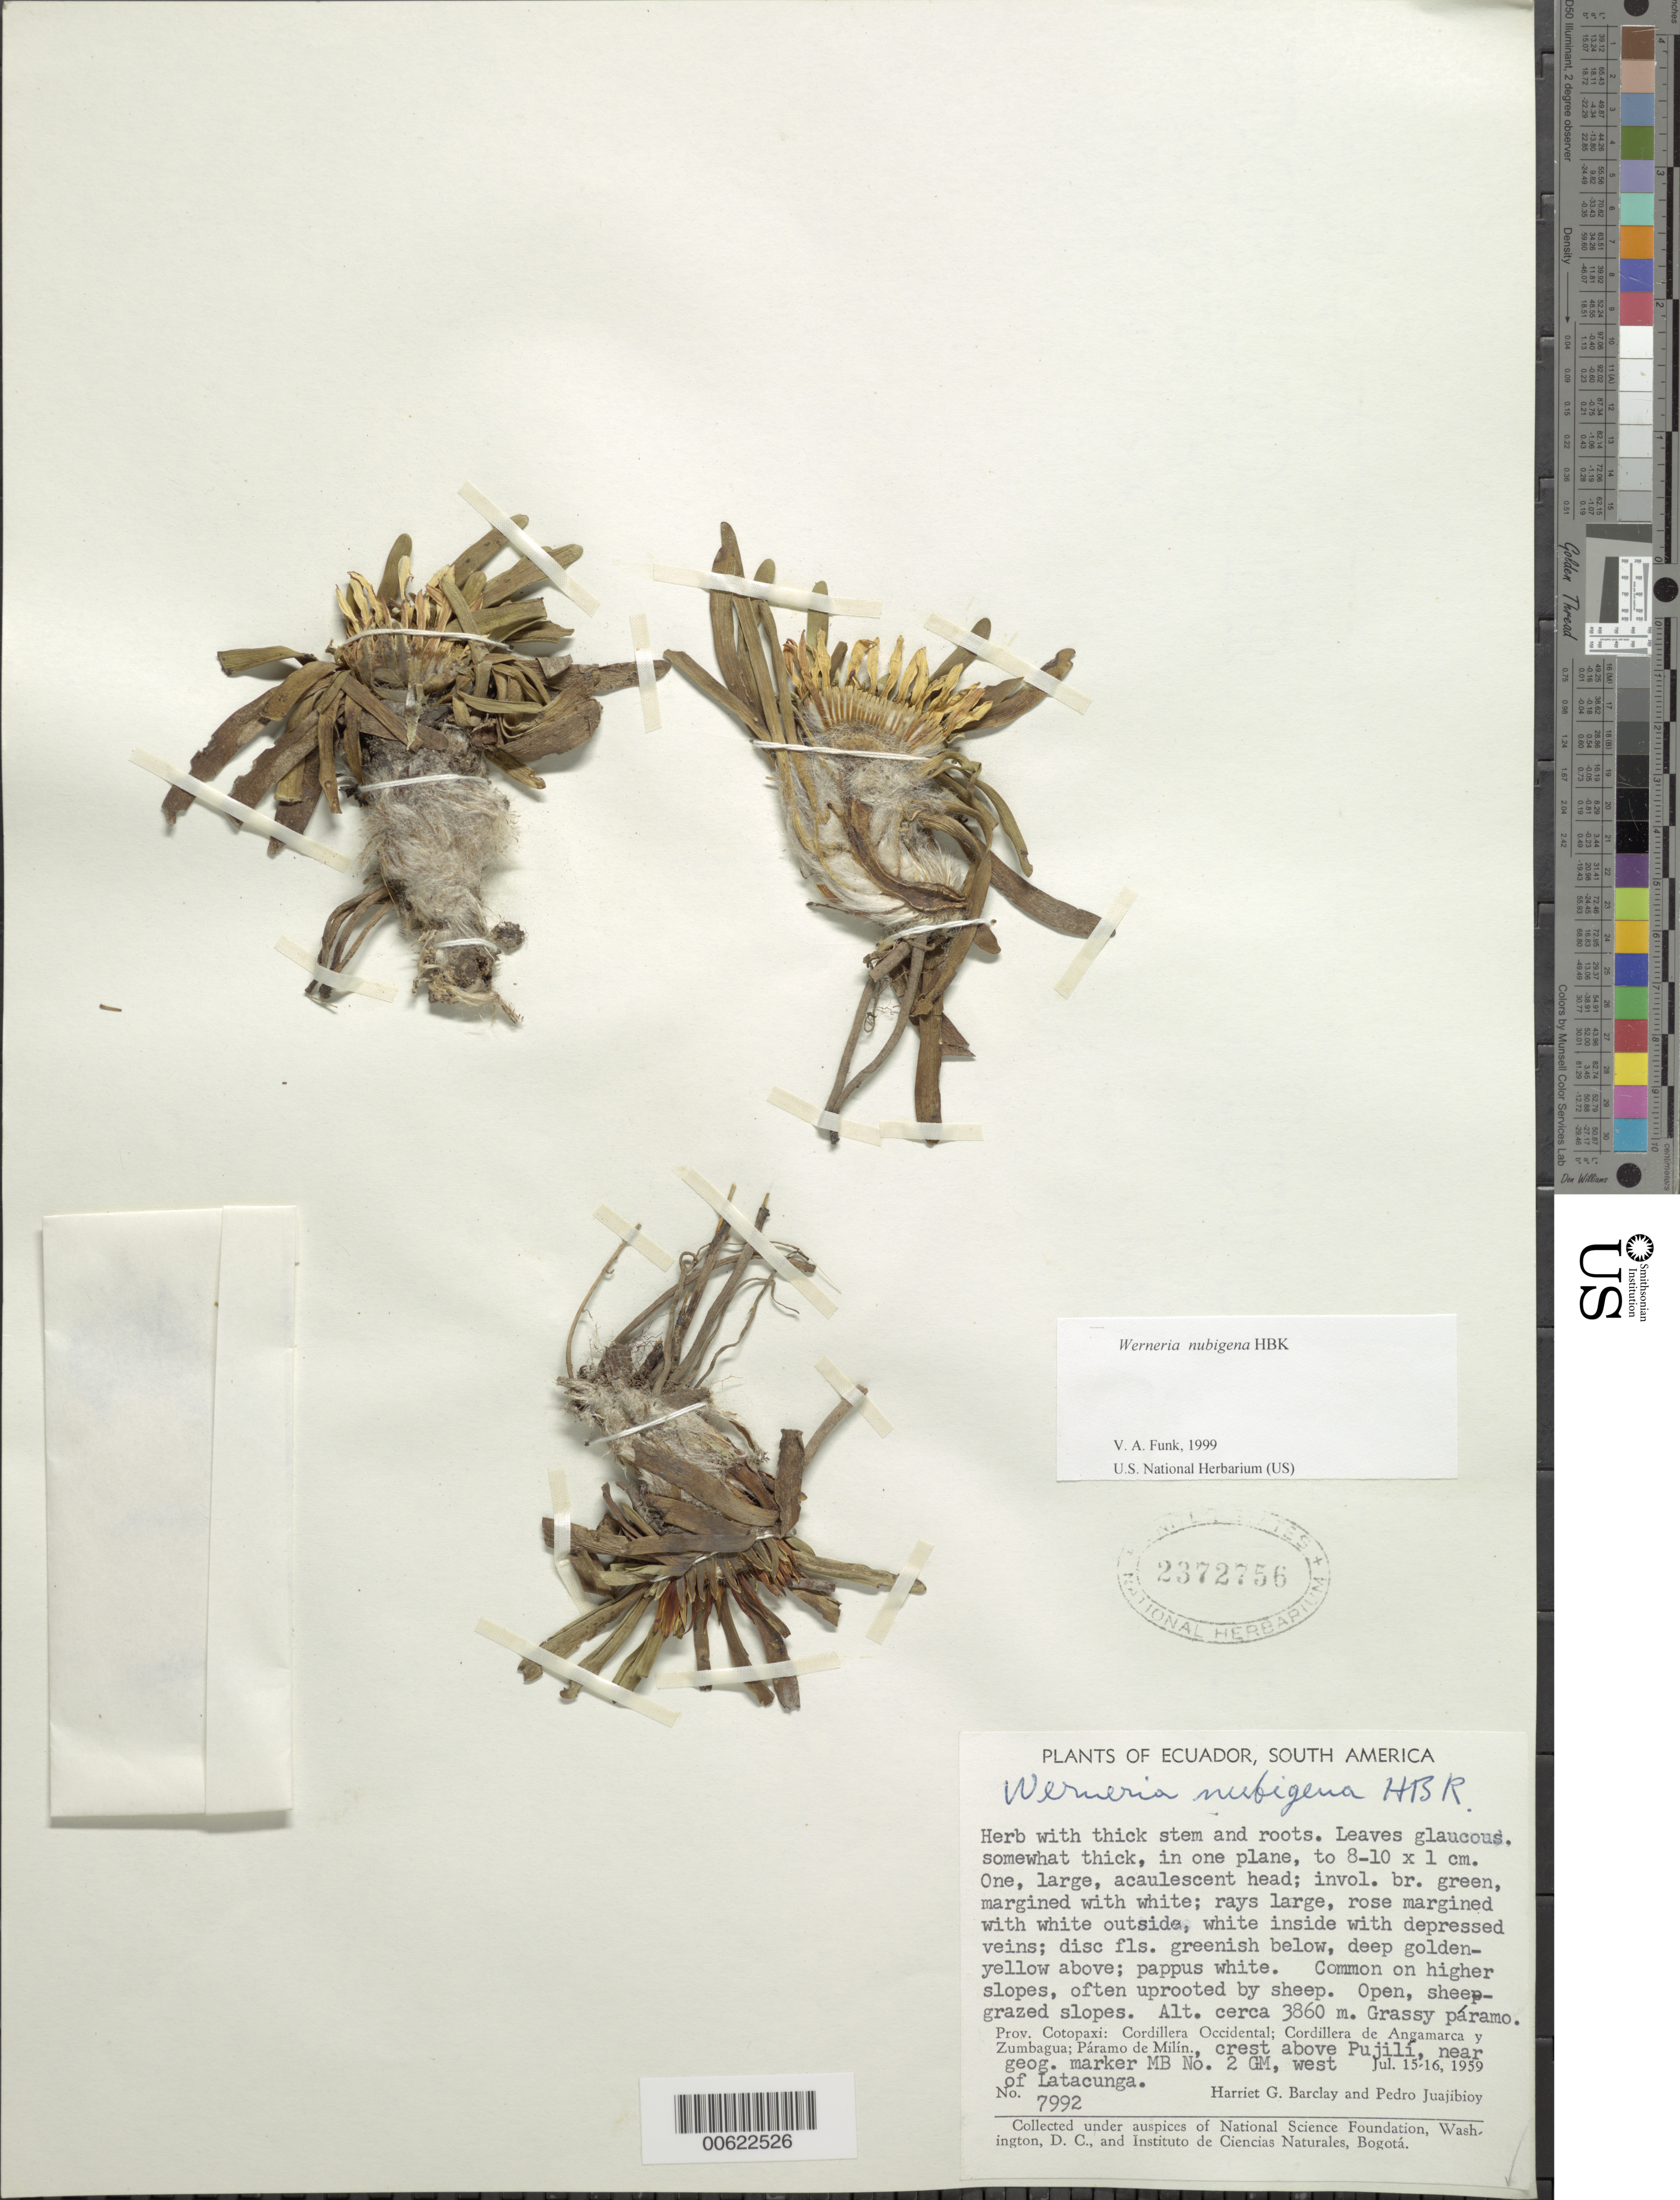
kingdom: Plantae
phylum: Tracheophyta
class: Magnoliopsida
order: Asterales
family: Asteraceae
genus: Werneria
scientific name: Werneria nubigena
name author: Kunth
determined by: Funk, Vicki A., (BOT), Smithsonian Institution - National Museum of Natural History (UNITED STATES)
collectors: H. G. Barclay & P. Juajibioy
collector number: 7992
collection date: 1959-07-15/1959-07-16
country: Ecuador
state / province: Cotopaxi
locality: Cordillera Occidental. Cordillera de Angamarca y Zumbagua; Páramo de Milín. Crest above Pujilí, west of Latacunga, near geog. marker MB No. 2 GM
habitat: Open, grazed, grassy páramo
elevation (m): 38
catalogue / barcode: US 2372756